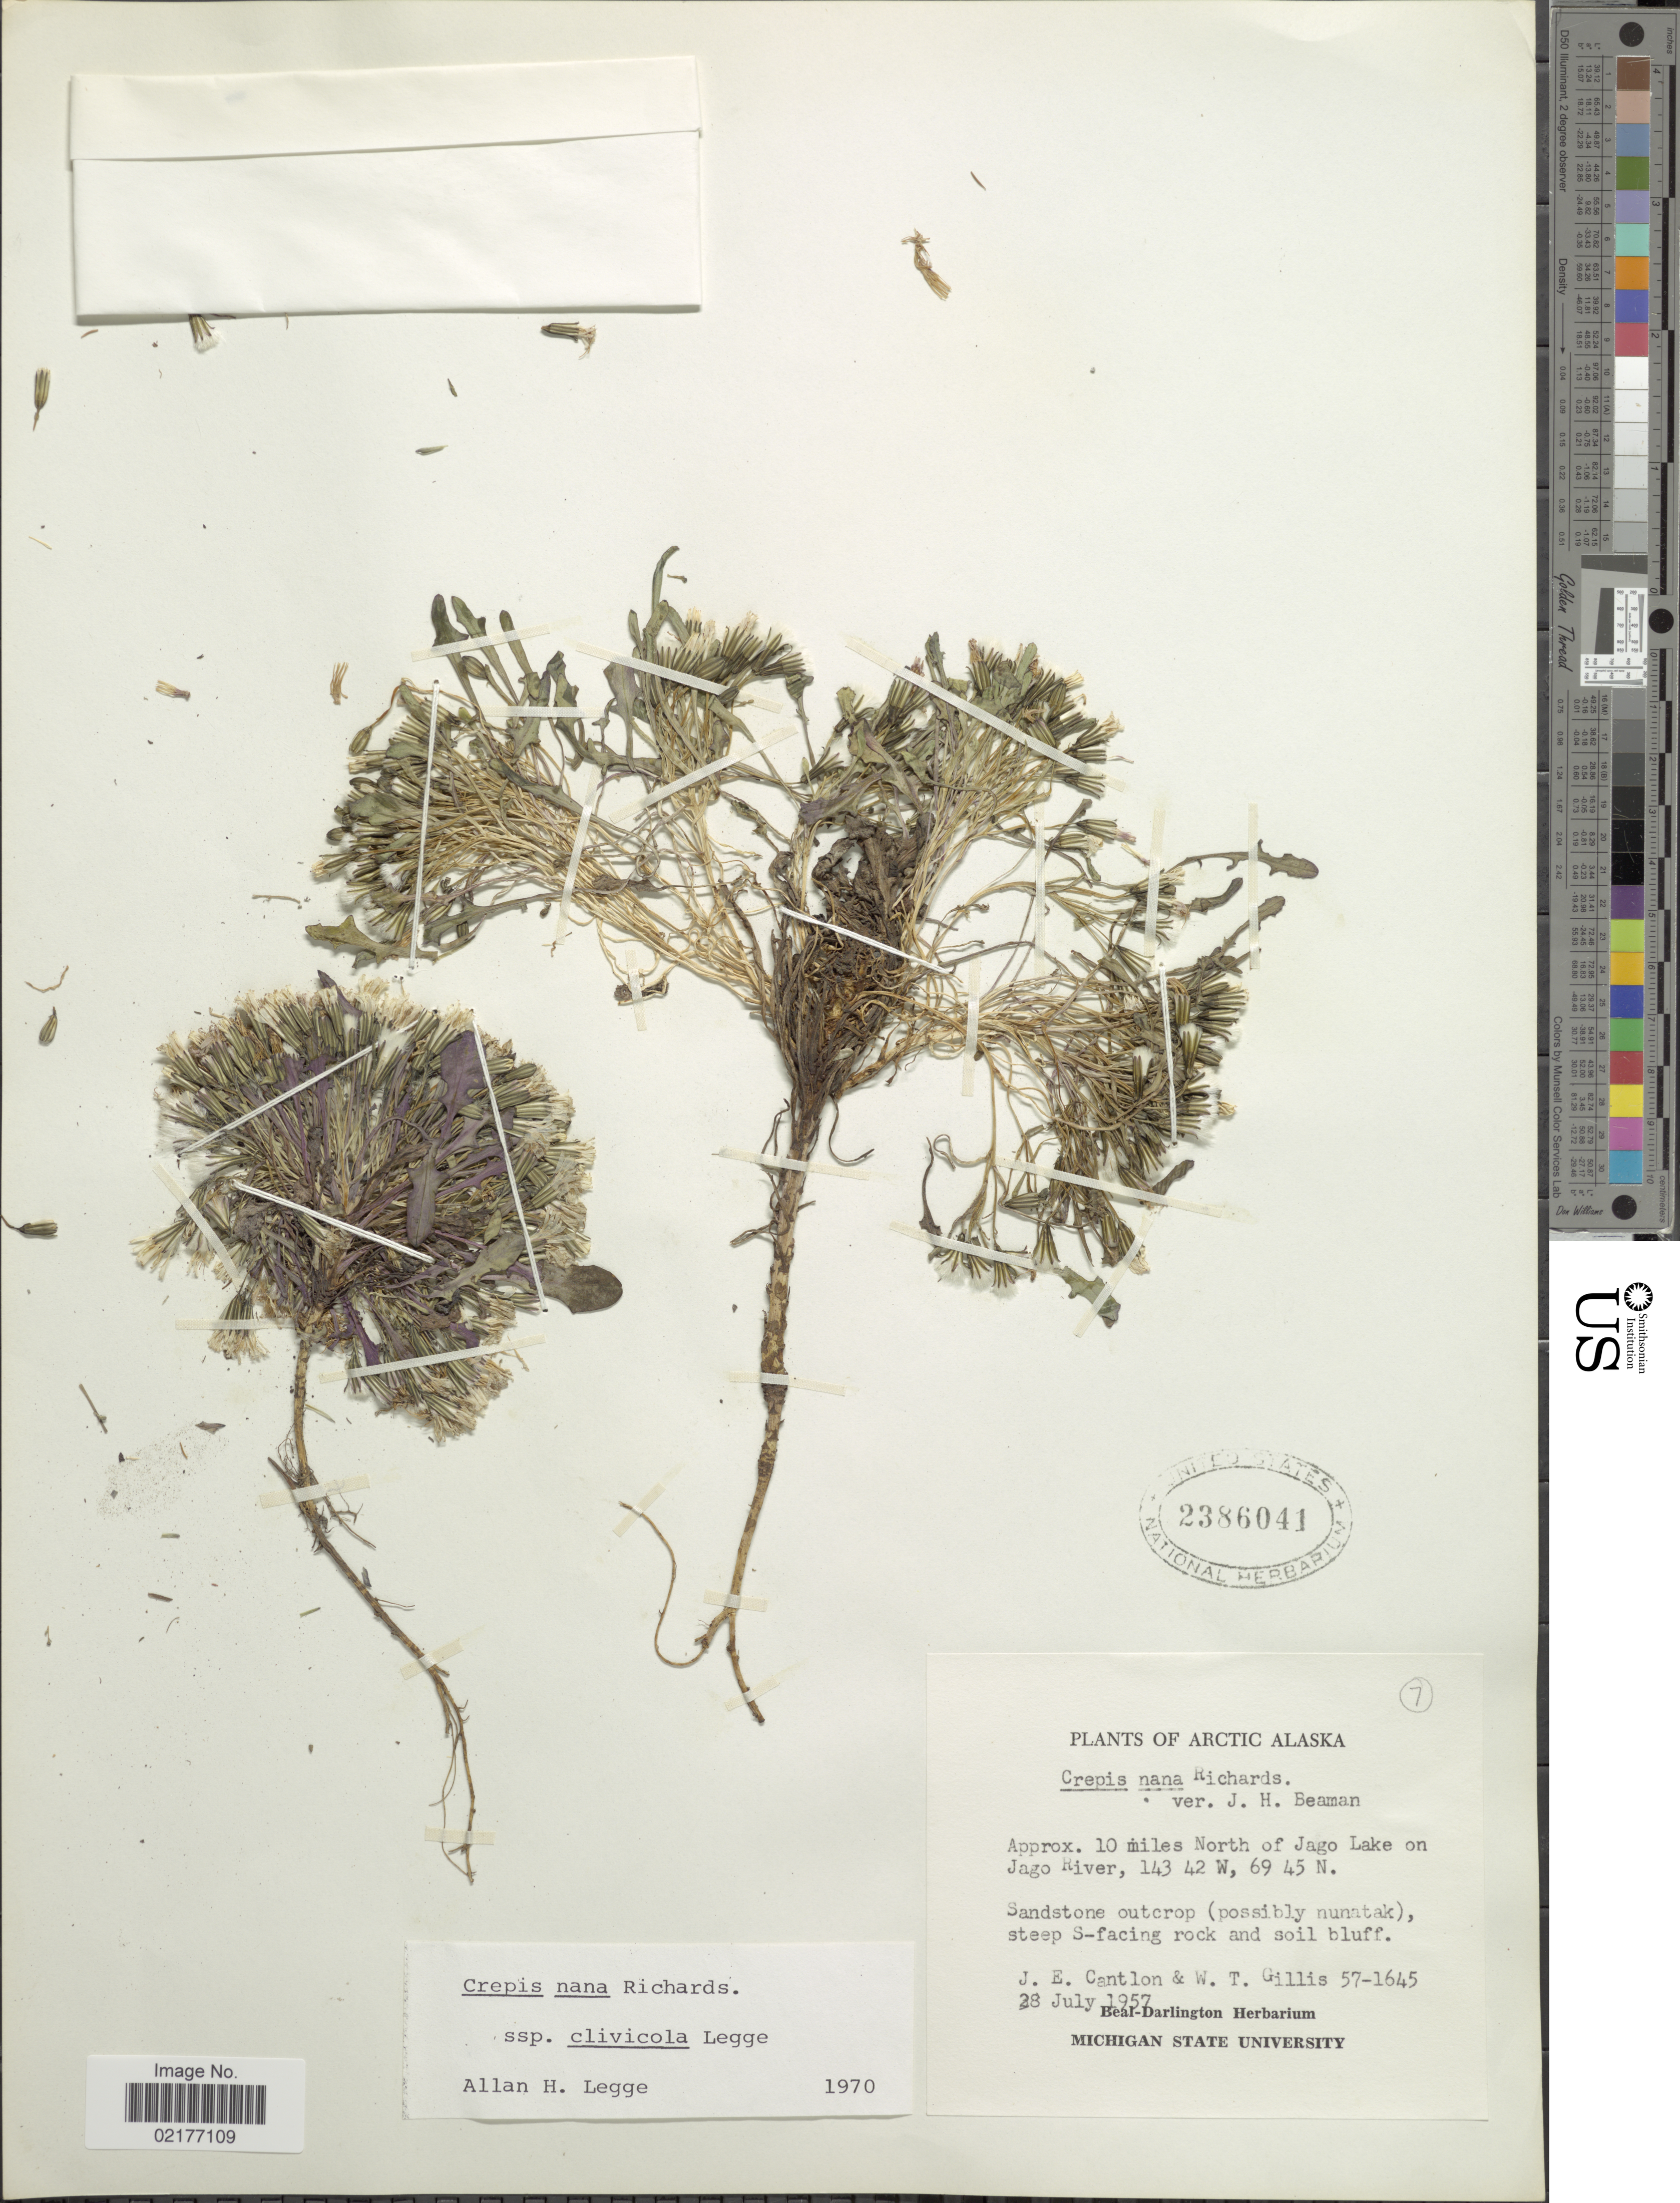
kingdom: Plantae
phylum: Tracheophyta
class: Magnoliopsida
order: Asterales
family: Asteraceae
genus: Askellia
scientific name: Askellia pygmaea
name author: (Ledeb.) Sennikov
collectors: J. Cantlon & W. T. Gillis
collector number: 57-1645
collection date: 1957-07-28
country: United States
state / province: Alaska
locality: Arctic Alaska, Approx. 10 miles North of Jago Lake on Jago River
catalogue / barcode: US 2386041